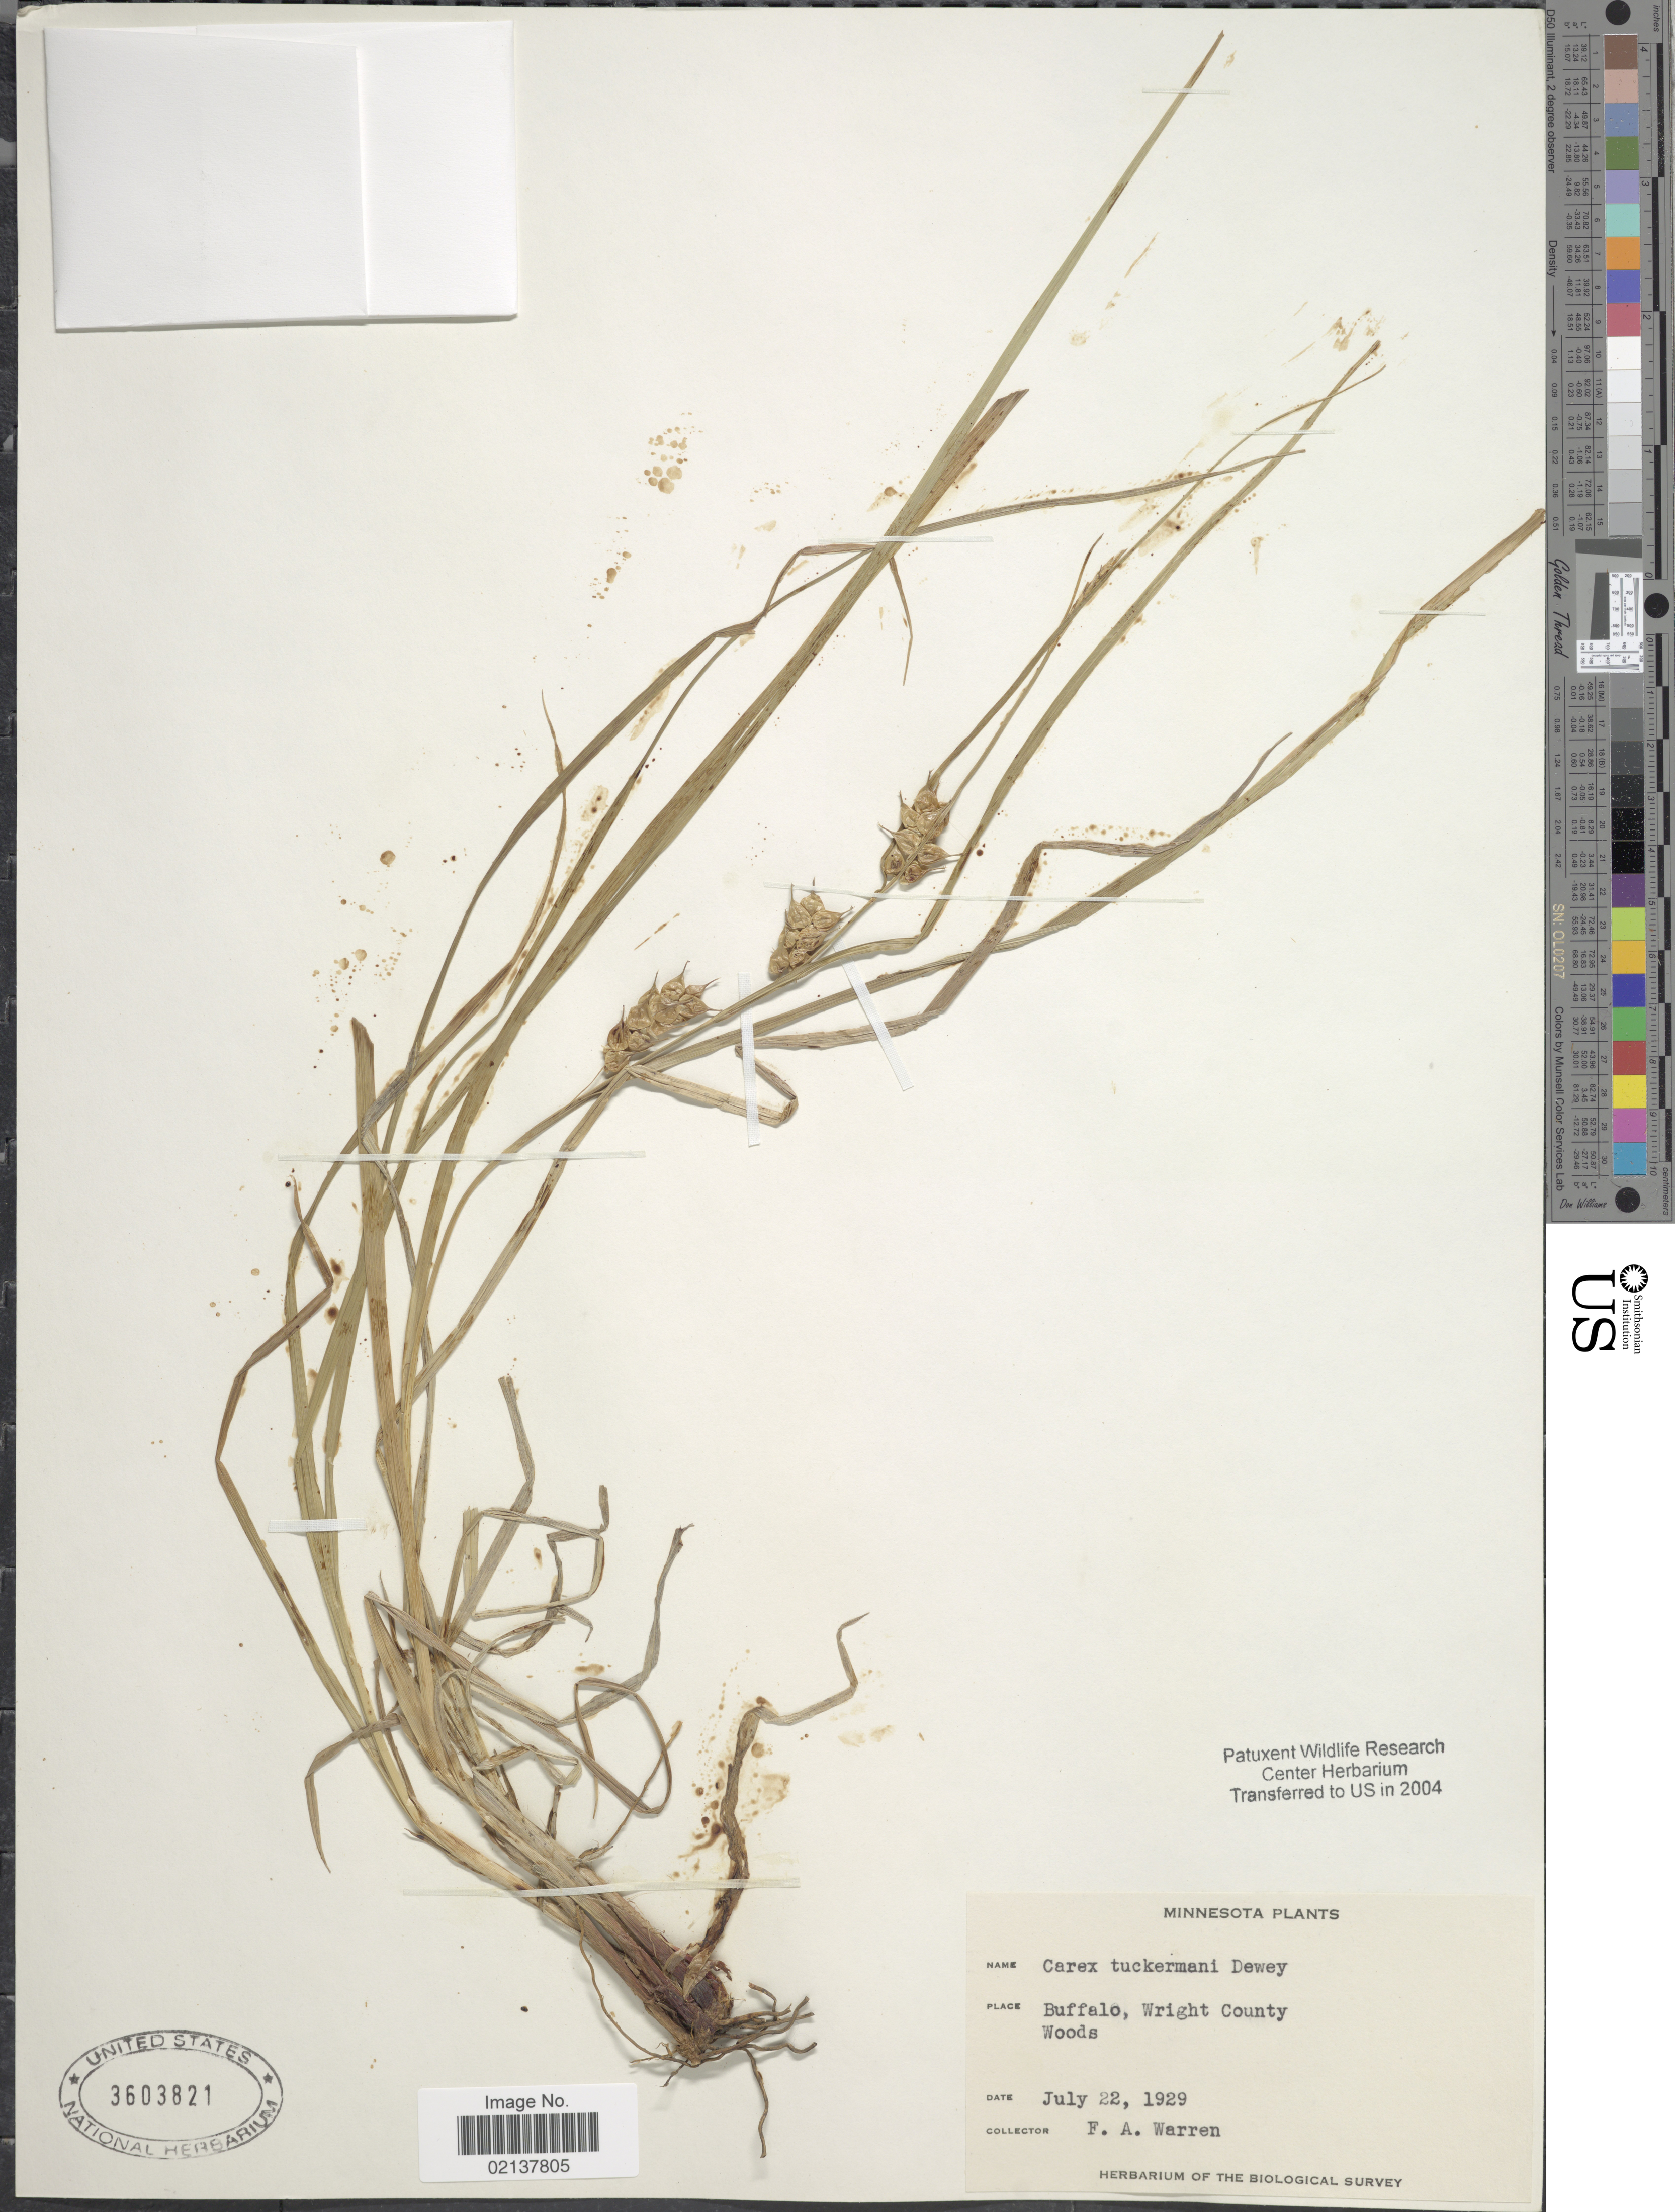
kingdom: Plantae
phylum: Tracheophyta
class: Liliopsida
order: Poales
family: Cyperaceae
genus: Carex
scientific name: Carex tuckermanii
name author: Boott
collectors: F. Warren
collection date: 1929-07-22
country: United States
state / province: Minnesota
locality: Buffalo, Wright County, Woods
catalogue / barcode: US 3603821